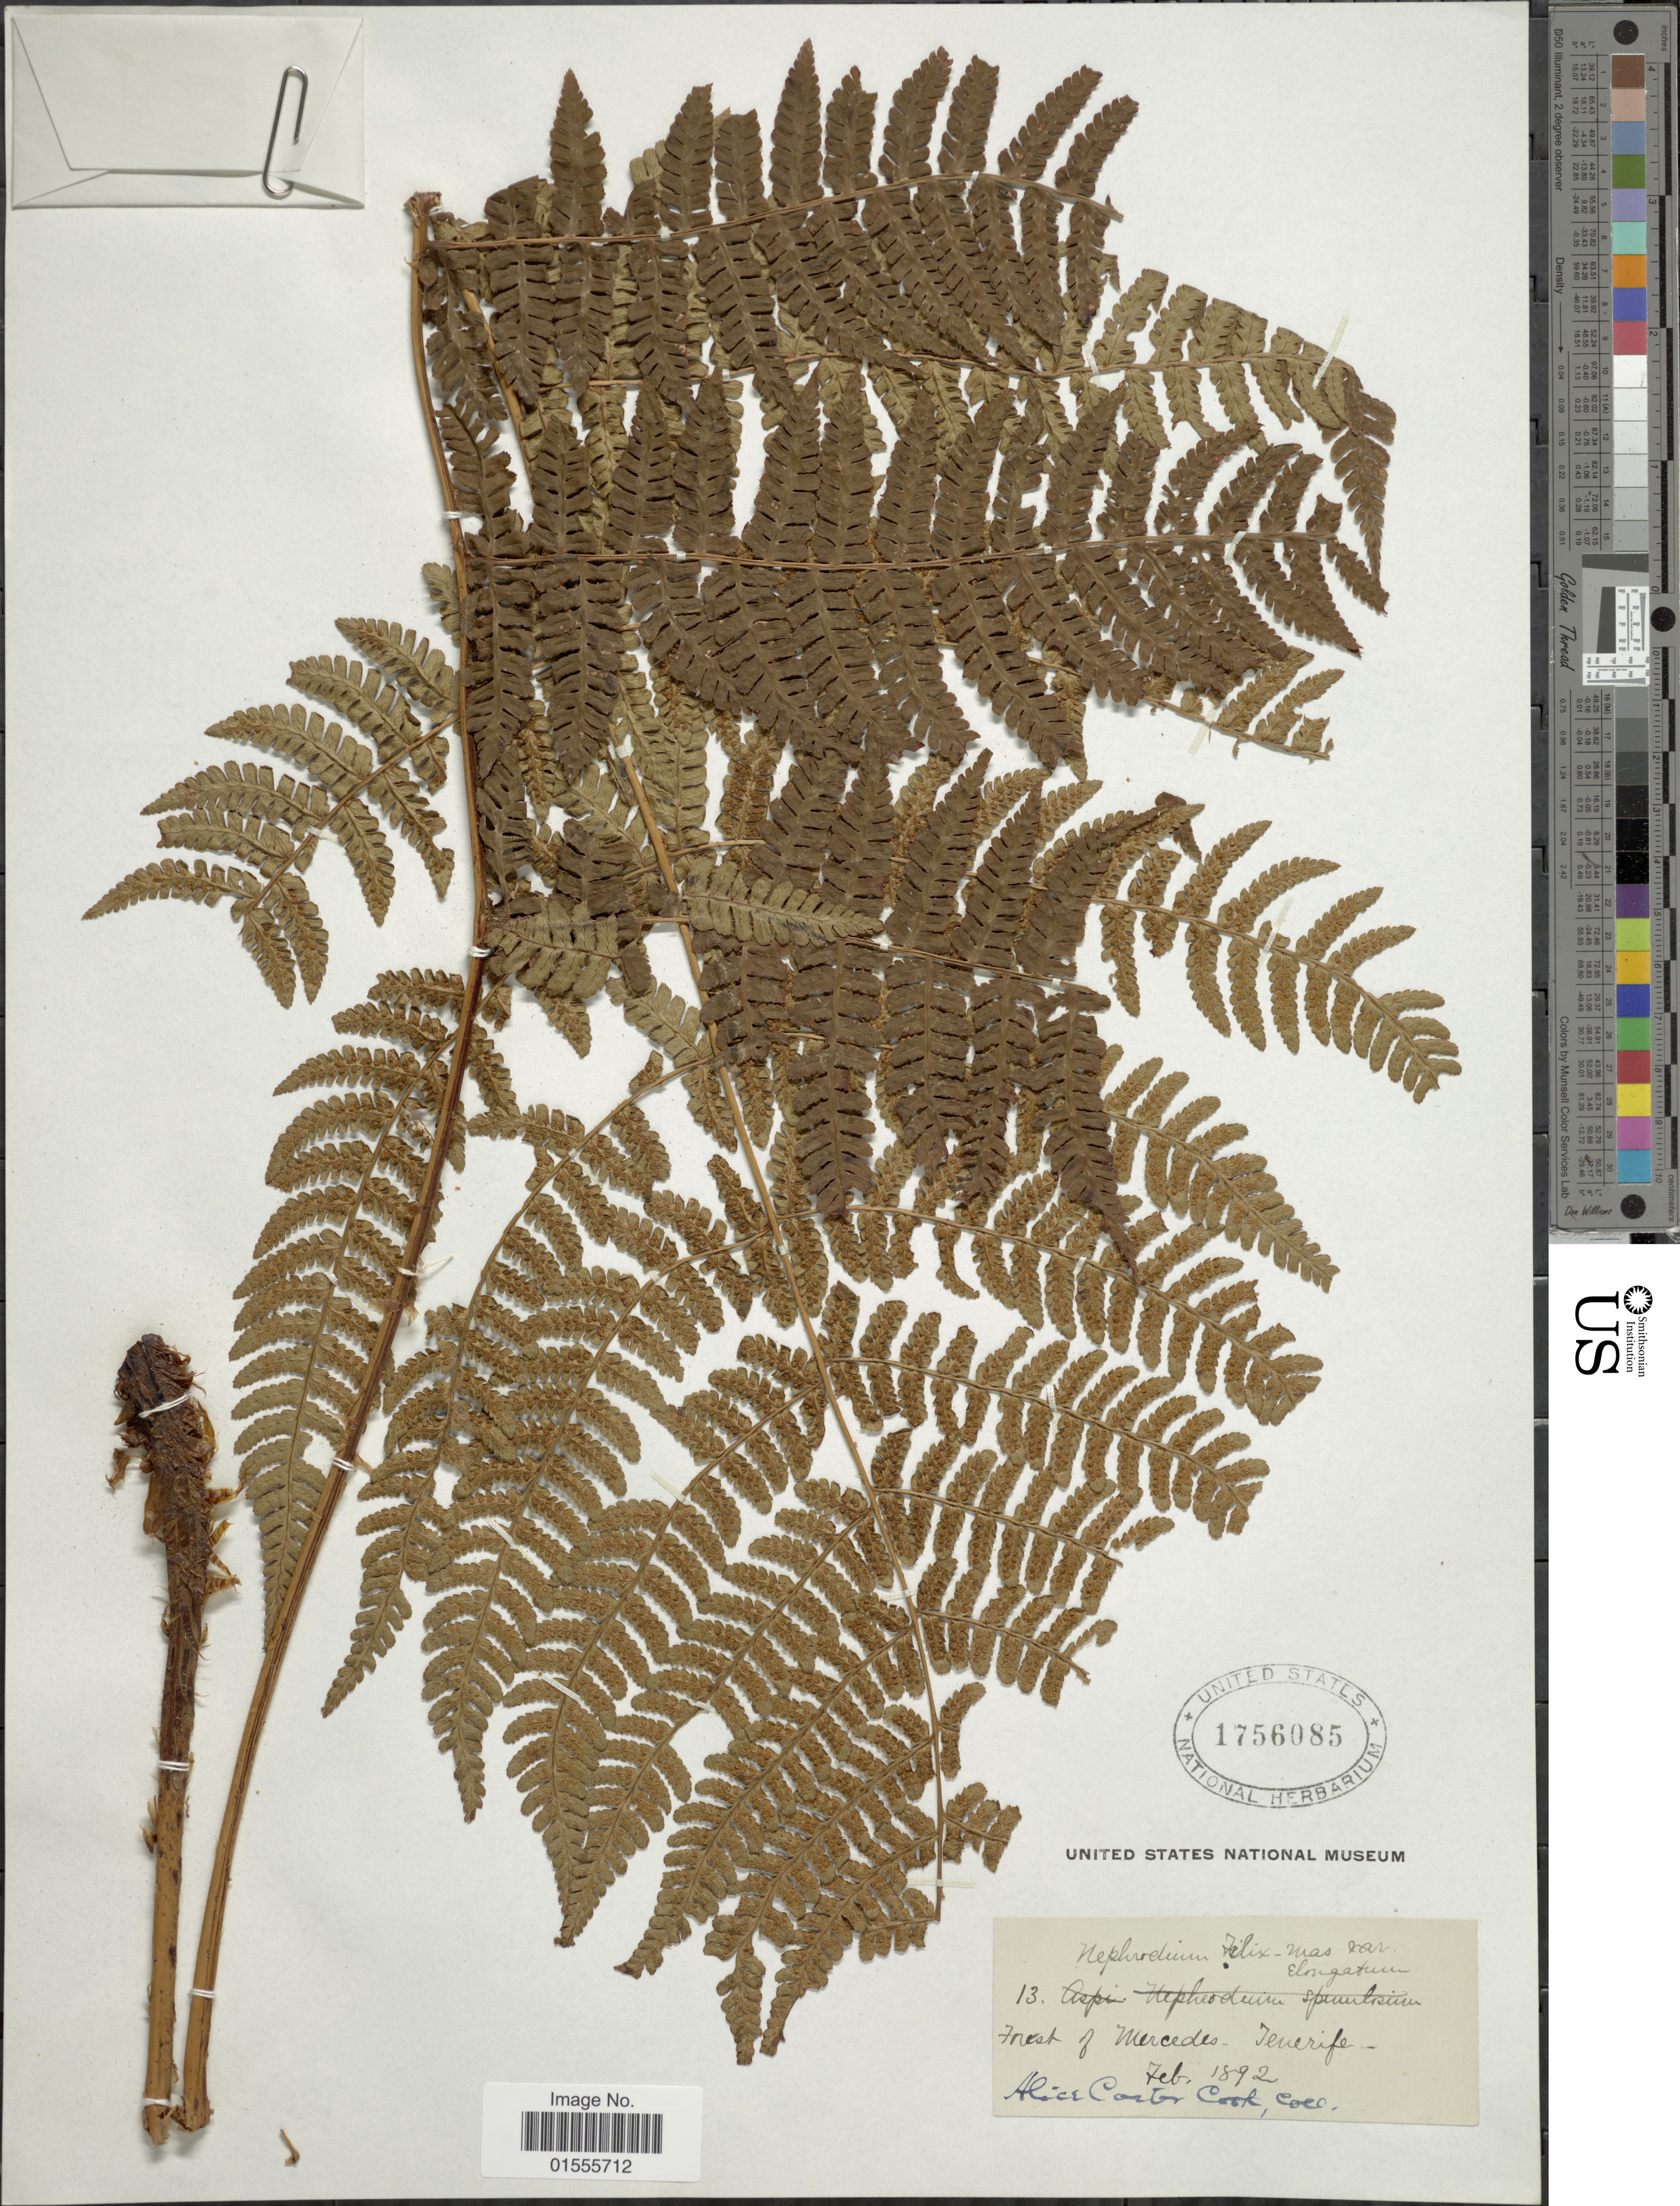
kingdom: Plantae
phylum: Tracheophyta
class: Polypodiopsida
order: Polypodiales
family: Dryopteridaceae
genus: Dryopteris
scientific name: Dryopteris oligodonta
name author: (Desv.) Pic. Serm.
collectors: Alice C. Cook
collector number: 13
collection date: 1892-02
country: Spain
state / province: Canarias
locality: Forest of Mercedes, Tenirife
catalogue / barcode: US 1756085